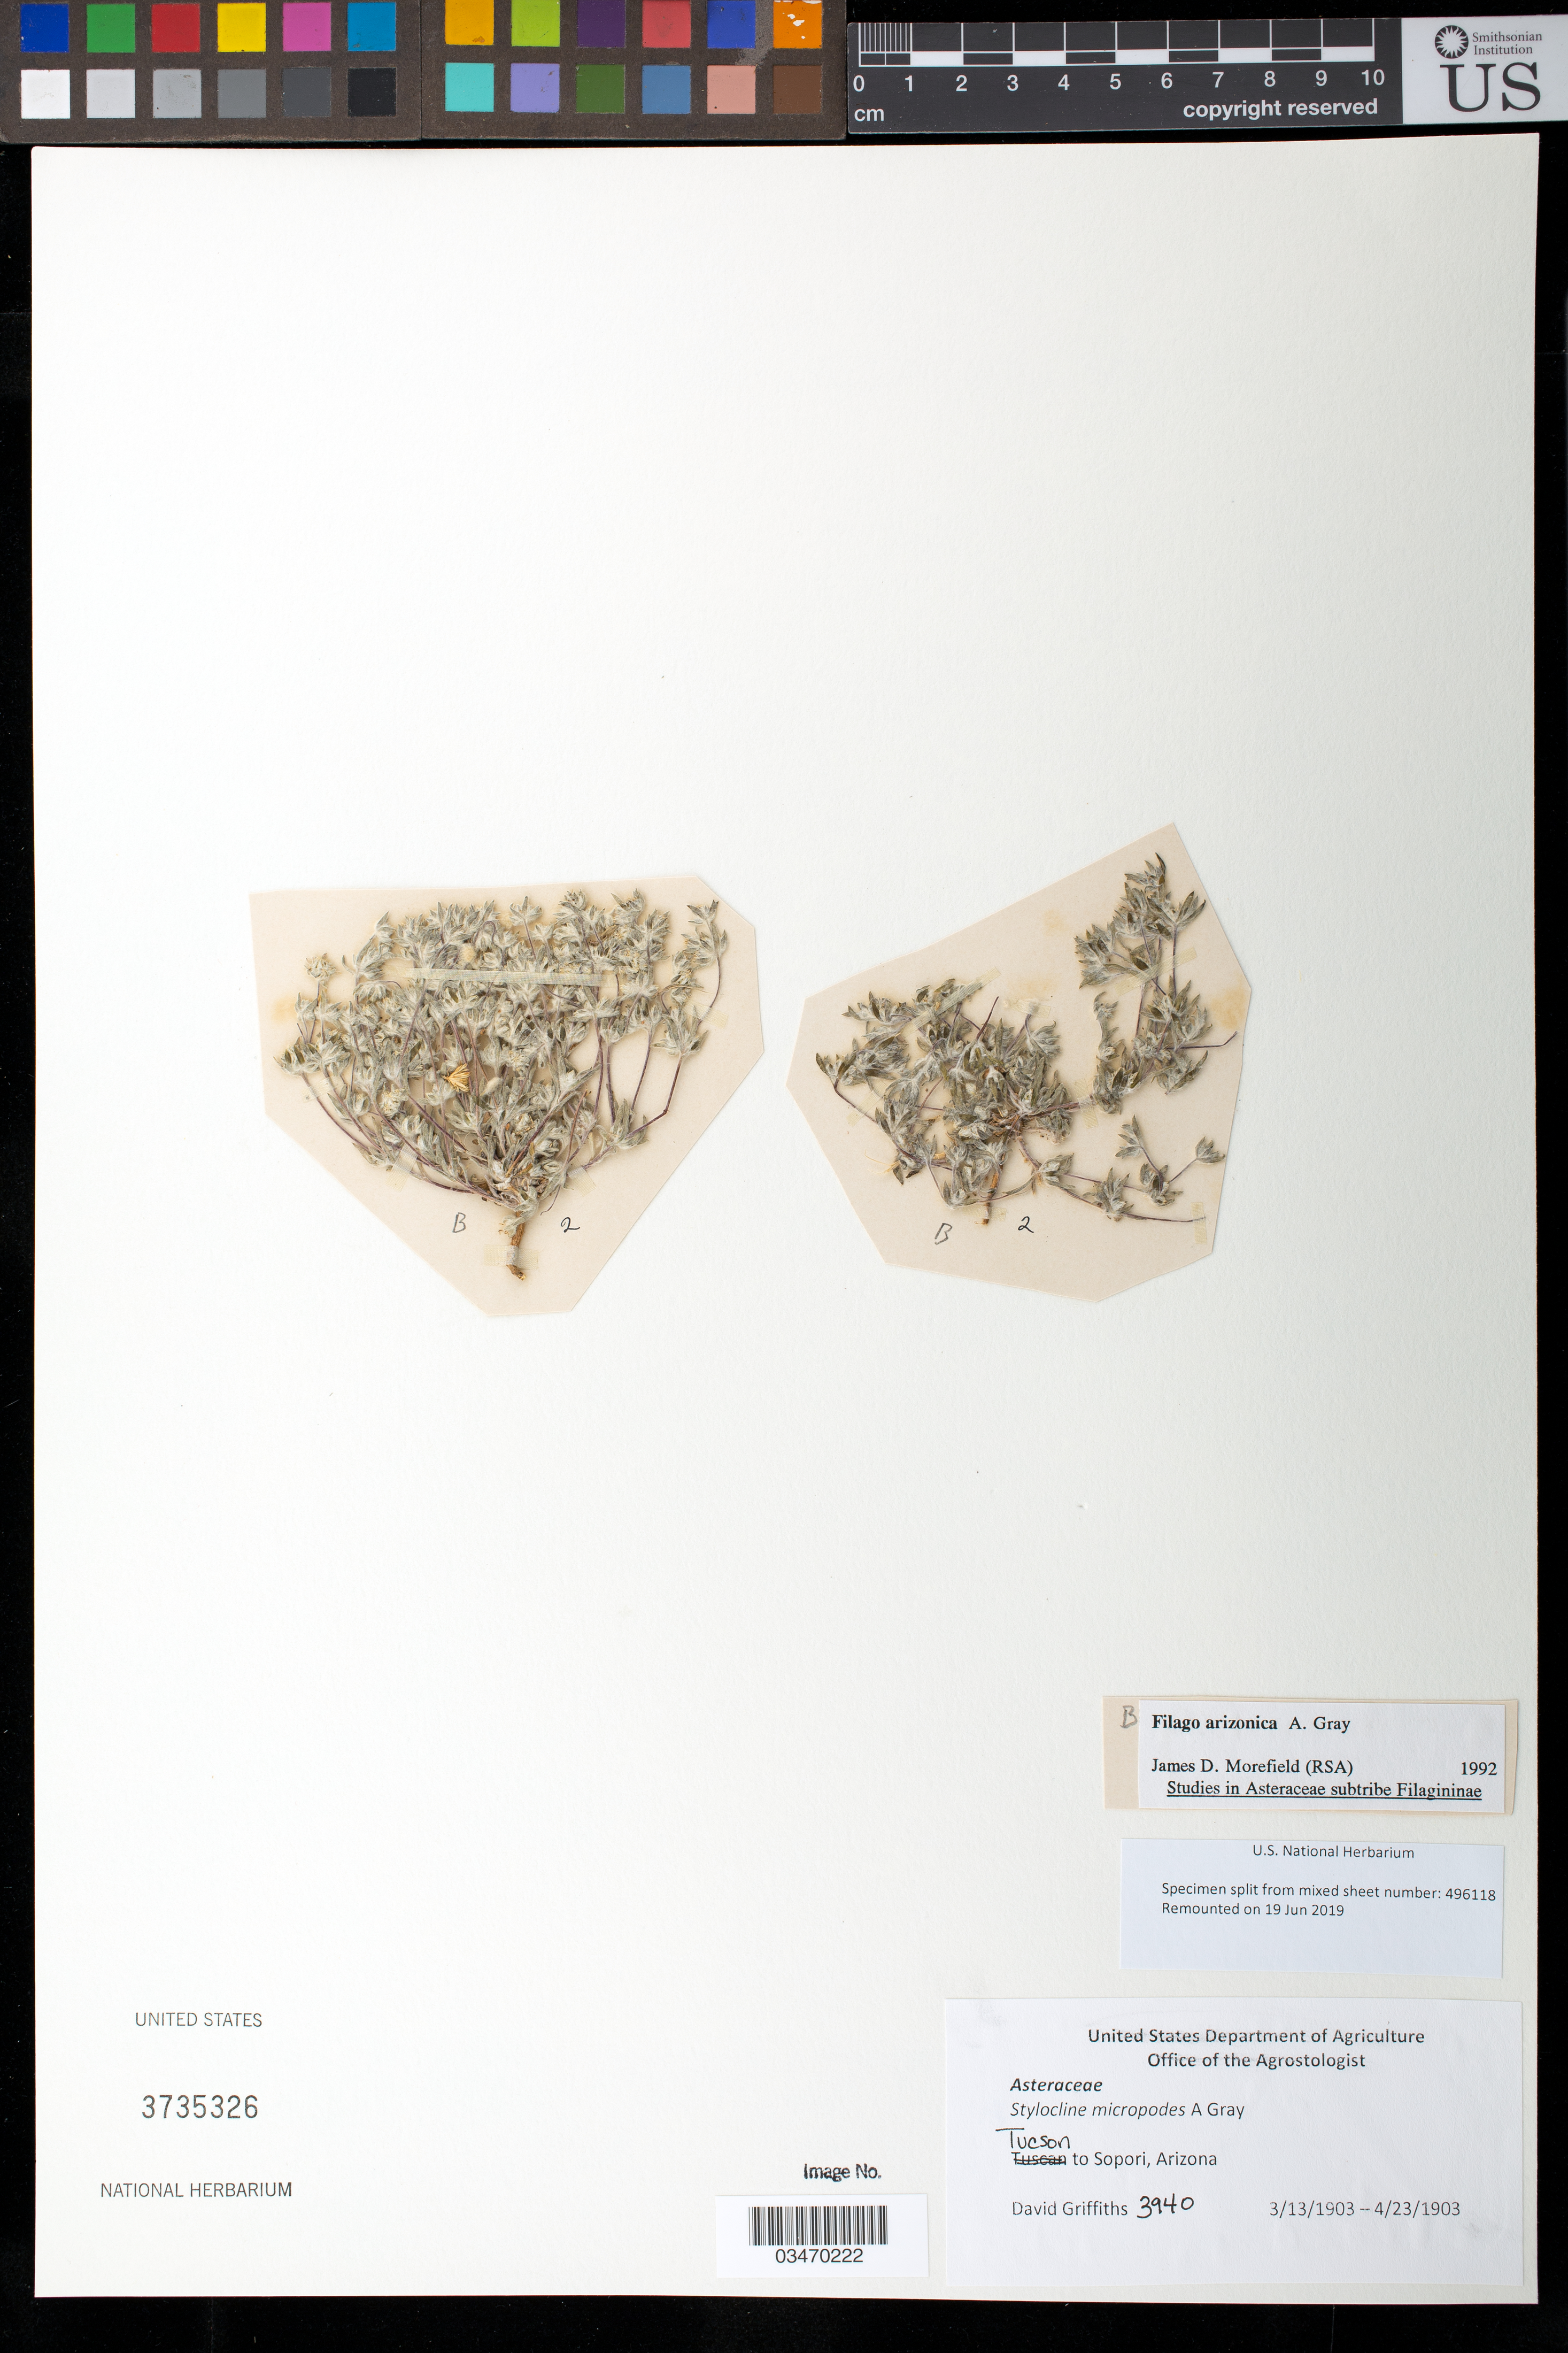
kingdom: Plantae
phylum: Tracheophyta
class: Magnoliopsida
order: Asterales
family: Asteraceae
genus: Stylocline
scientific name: Stylocline micropoides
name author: A. Gray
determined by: Morefield, James D., (RSA), Rancho Santa Ana Botanic Garden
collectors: D. Griffiths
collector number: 3940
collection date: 1903-03-13/1903-04-23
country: United States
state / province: Arizona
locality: Tucson to Sopori.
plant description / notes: Specimen split from mixed sheet no. 496118. Remounted 19 Jun 2019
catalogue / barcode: US 3735326